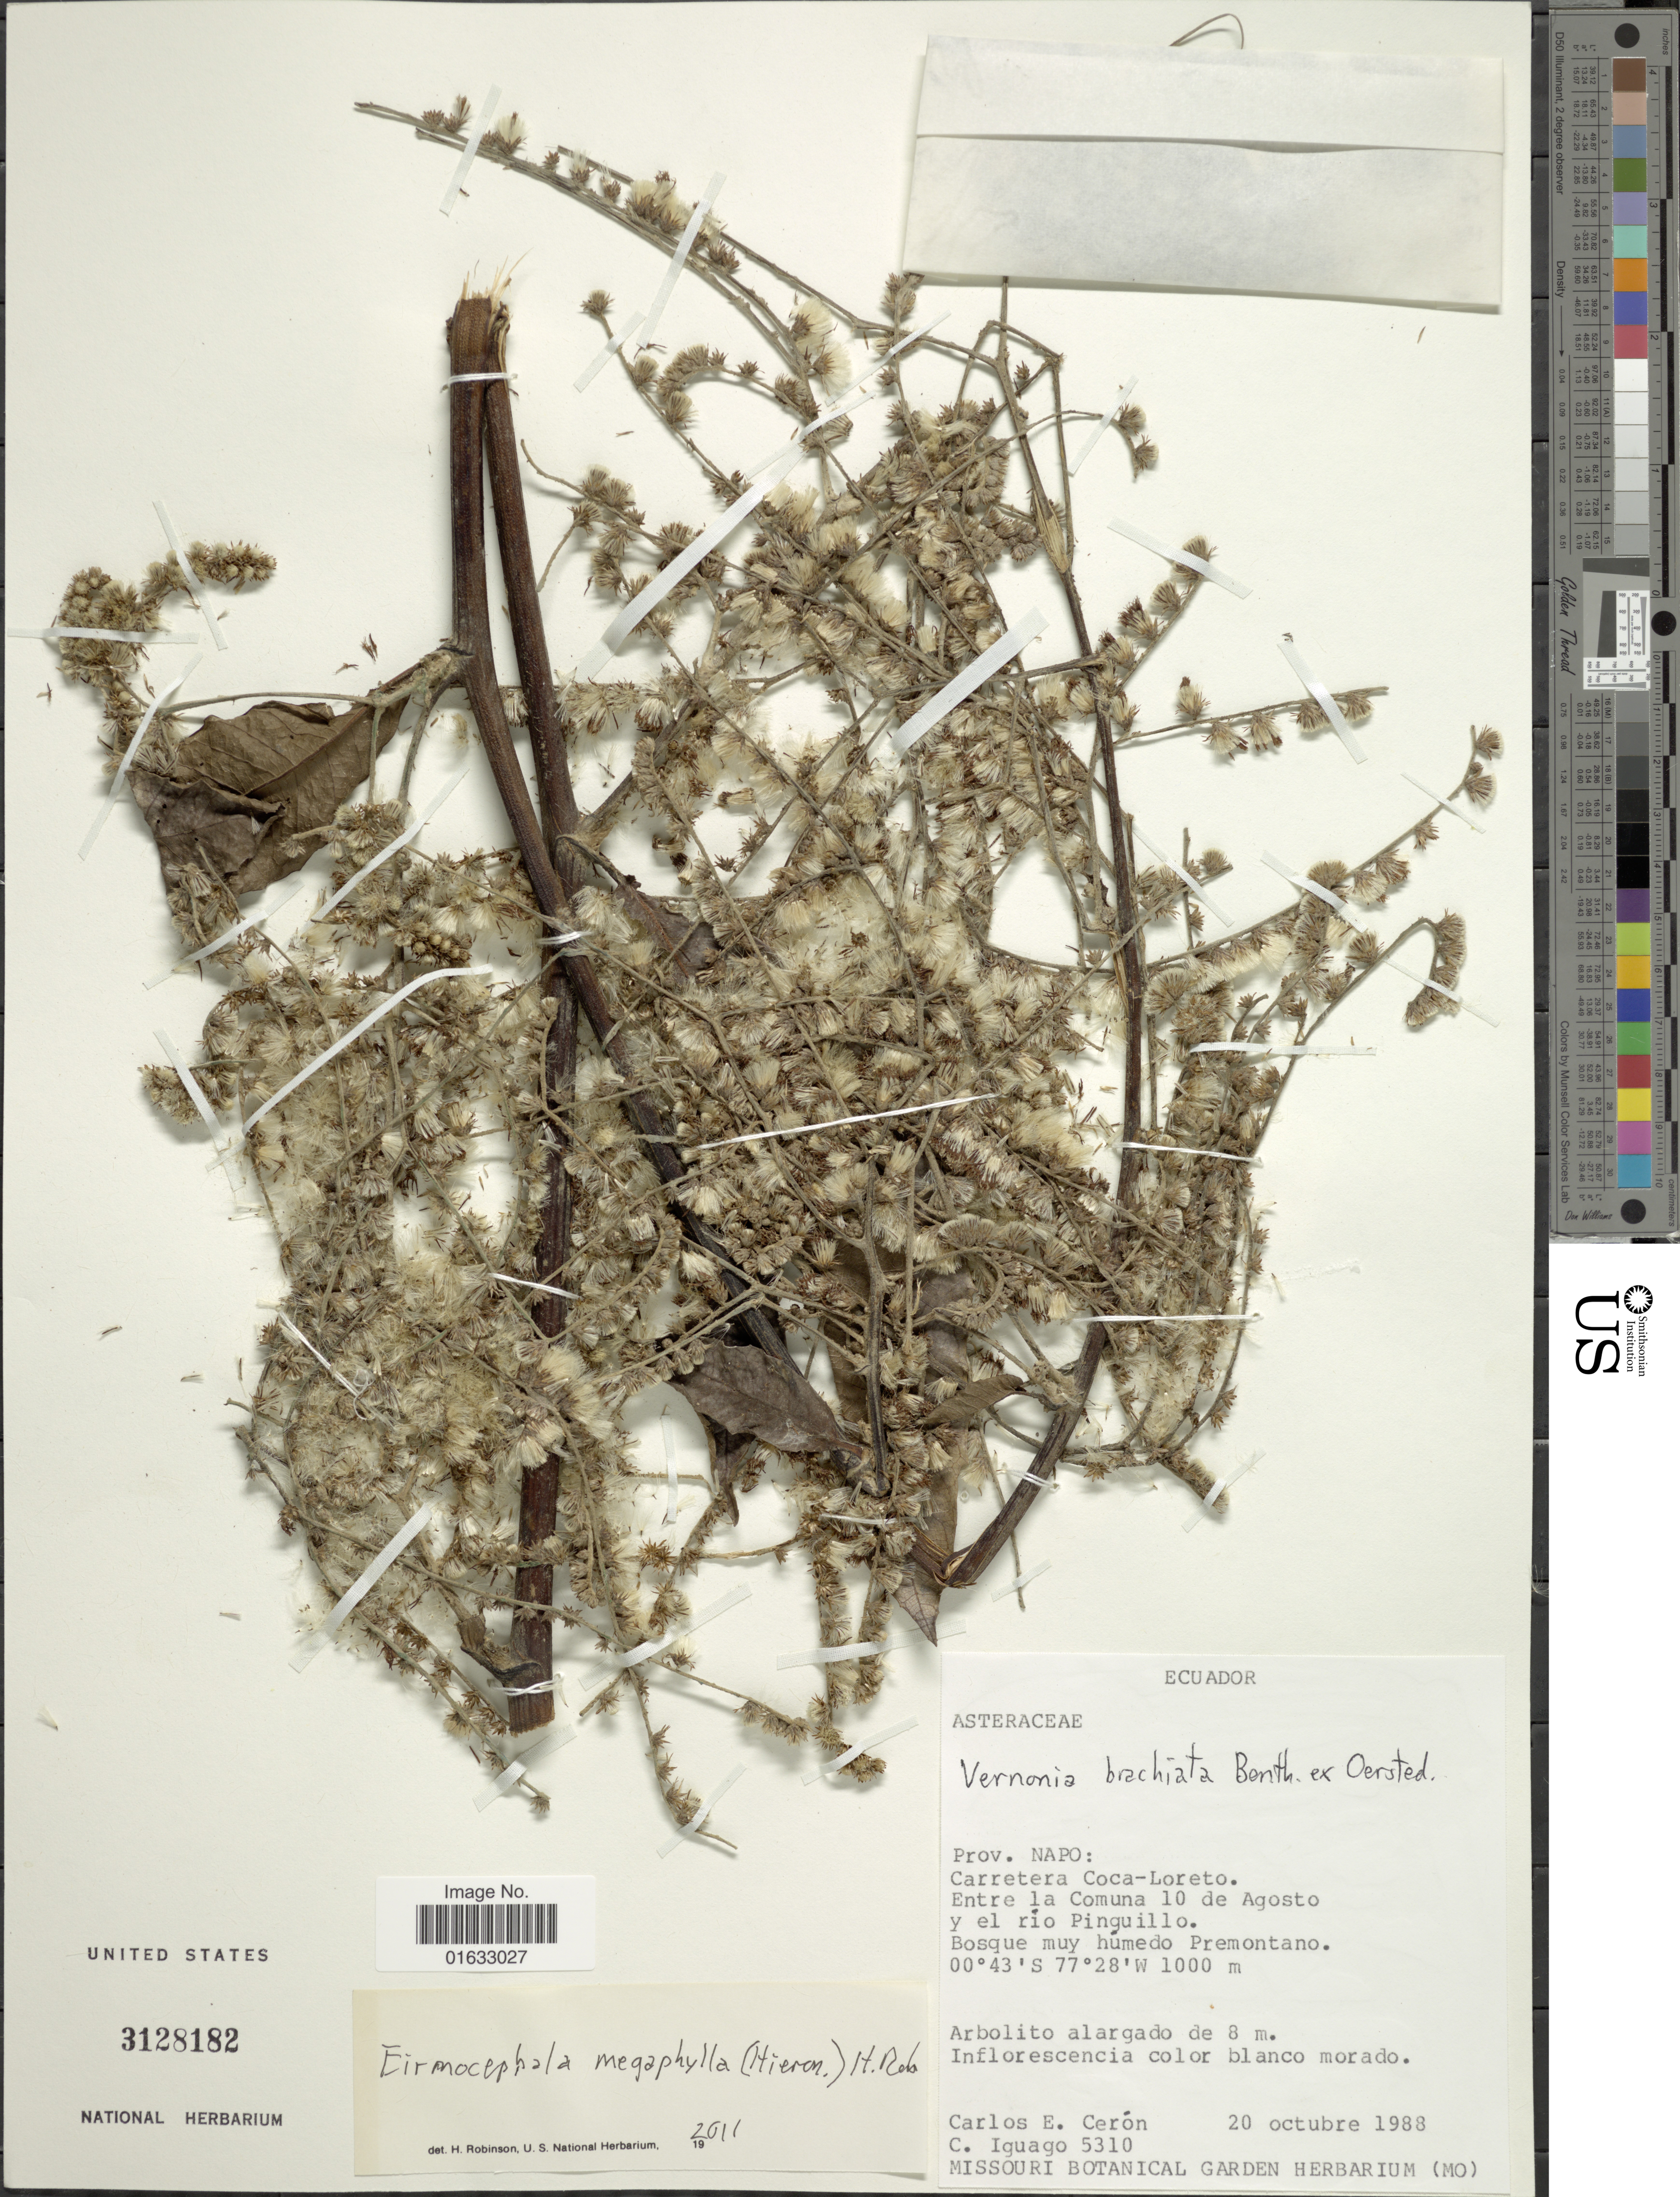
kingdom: Plantae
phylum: Tracheophyta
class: Magnoliopsida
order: Asterales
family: Asteraceae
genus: Eirmocephala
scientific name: Eirmocephala megaphylla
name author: (Hieron.) H. Rob.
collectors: C. E. Cerón M. & C. Iguago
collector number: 5310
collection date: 1988-10-20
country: Ecuador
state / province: Napo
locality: Ecuador, Prov. Napo: Carretera Coca-Loreto. Entre la Comuna 10 de Agosto y el río Pinguillo.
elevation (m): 1000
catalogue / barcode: US 3128182